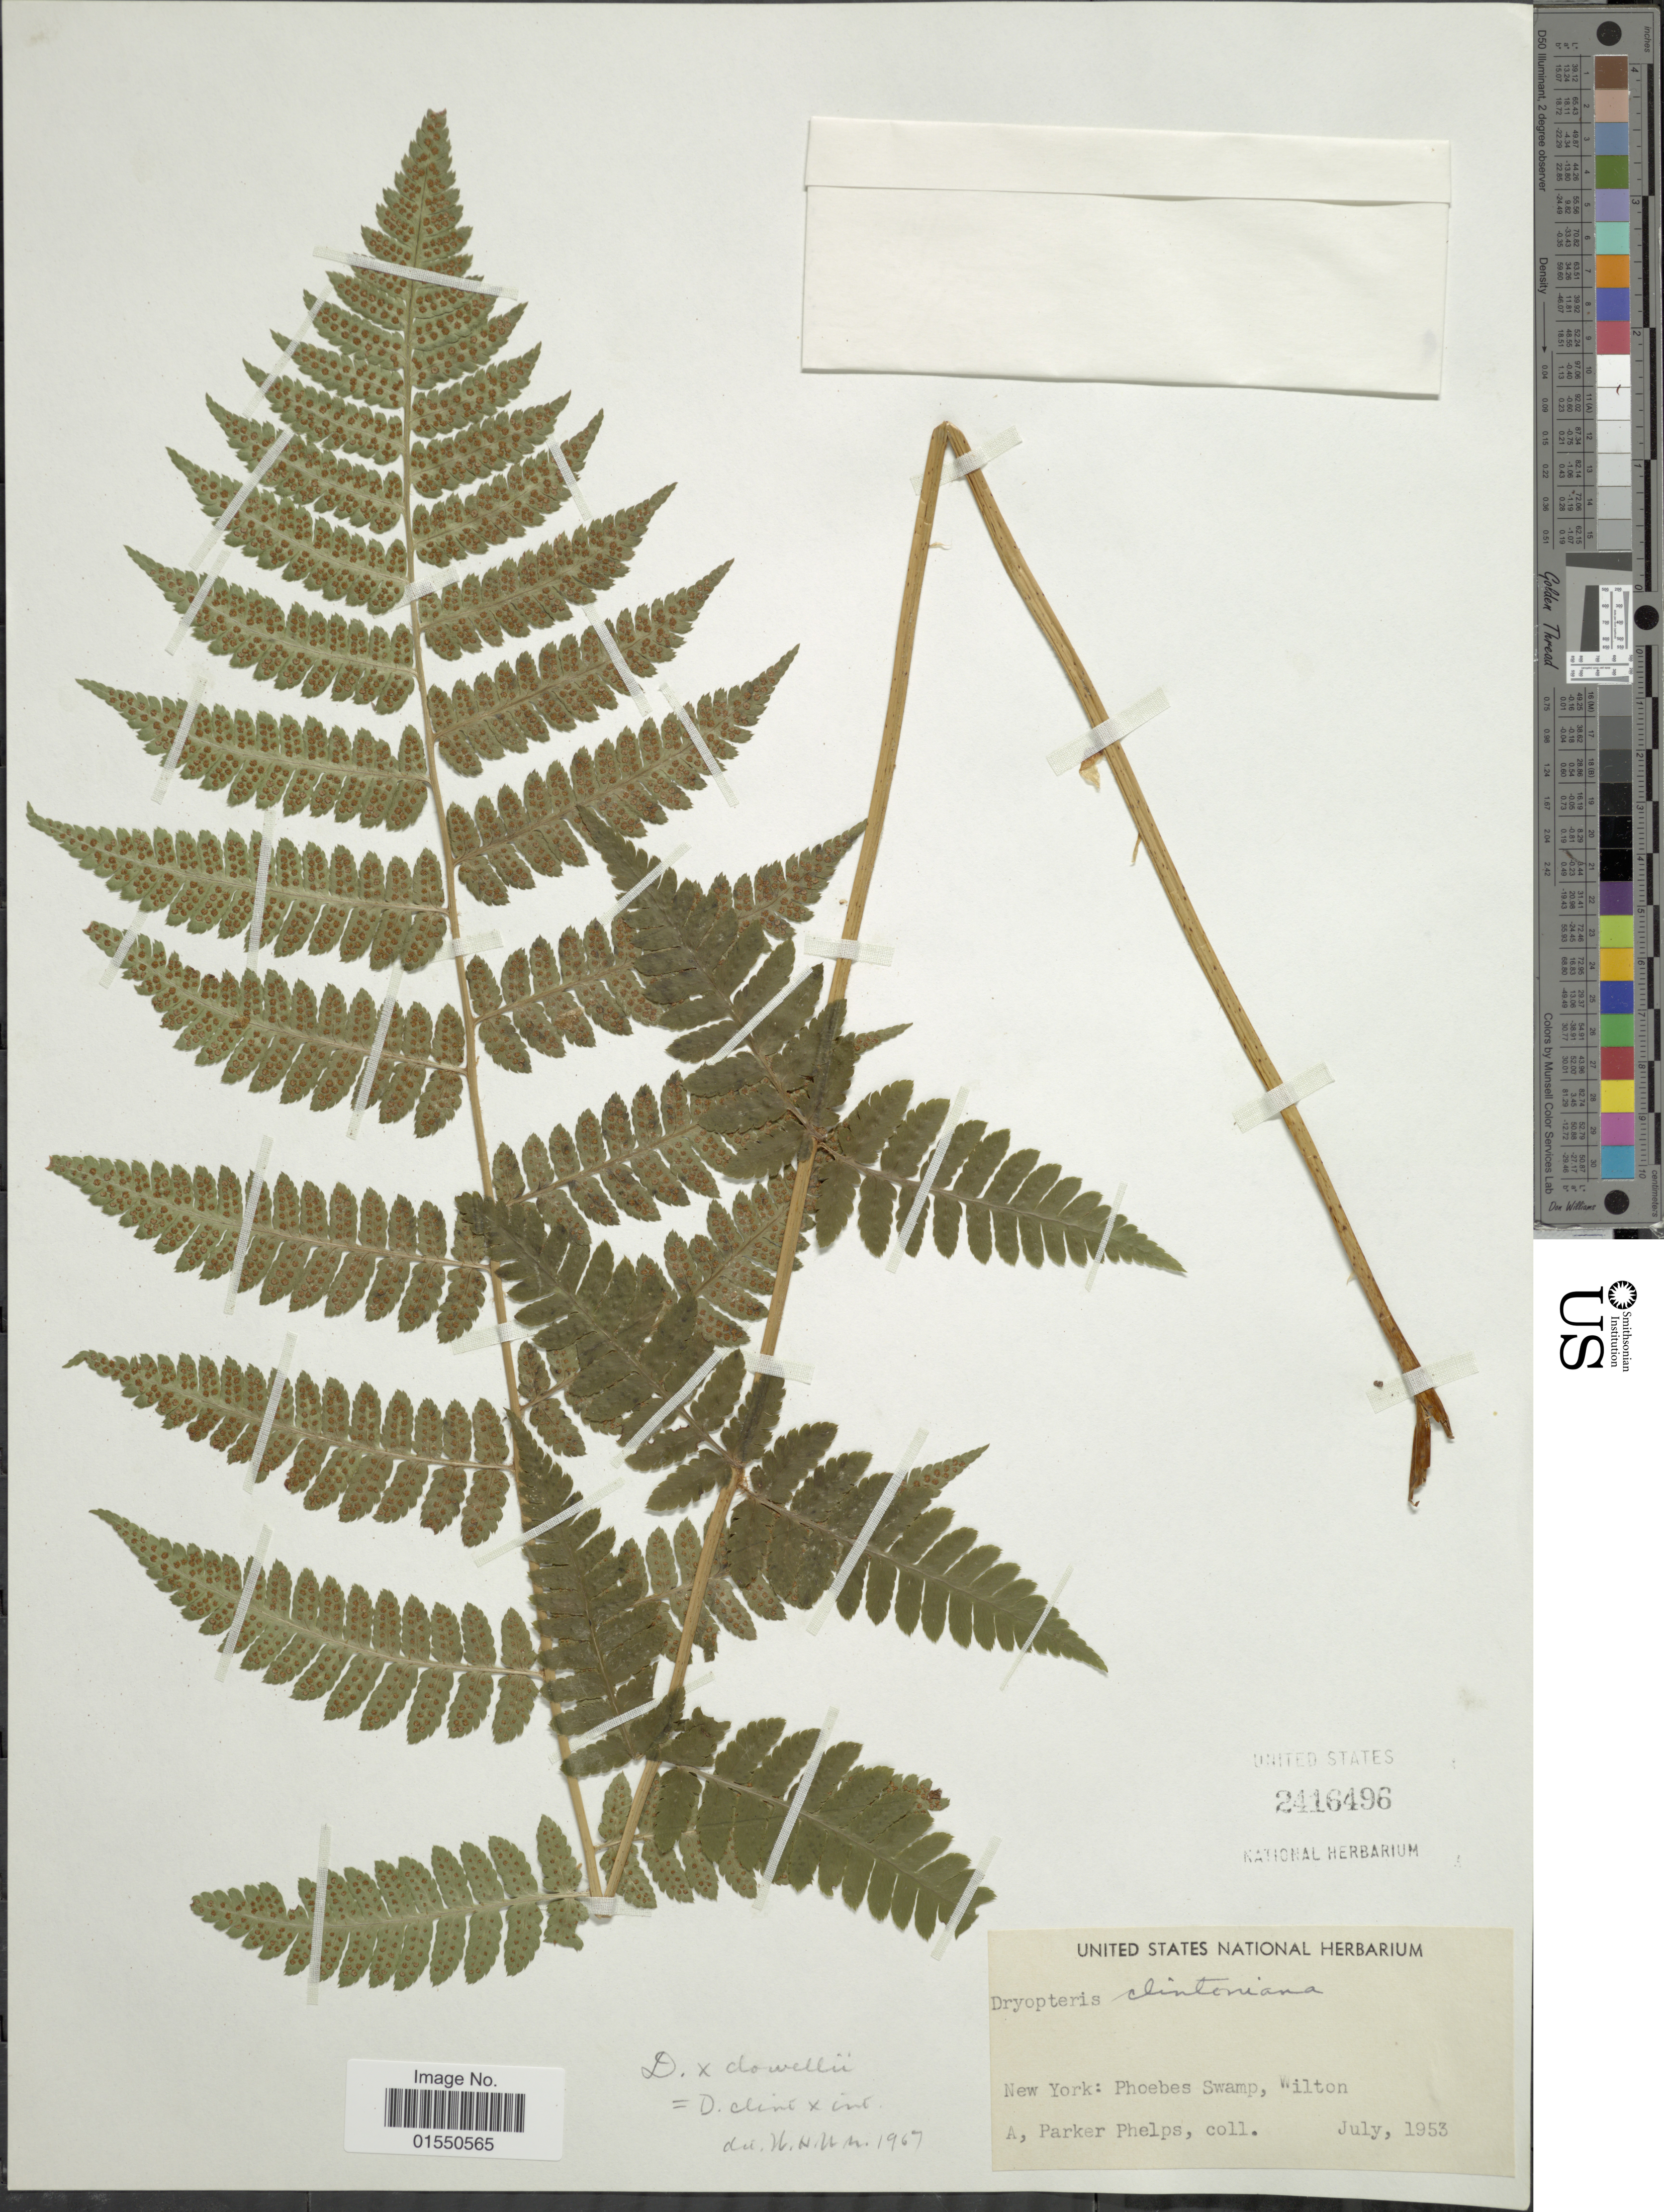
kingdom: Plantae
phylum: Tracheophyta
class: Polypodiopsida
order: Polypodiales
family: Dryopteridaceae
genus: Dryopteris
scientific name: Dryopteris x dowellii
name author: (Farw.) Wherry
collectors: O. P. Phelps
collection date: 1953-07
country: United States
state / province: New York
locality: Phoebes Swamp, Wilton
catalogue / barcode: US 2416496